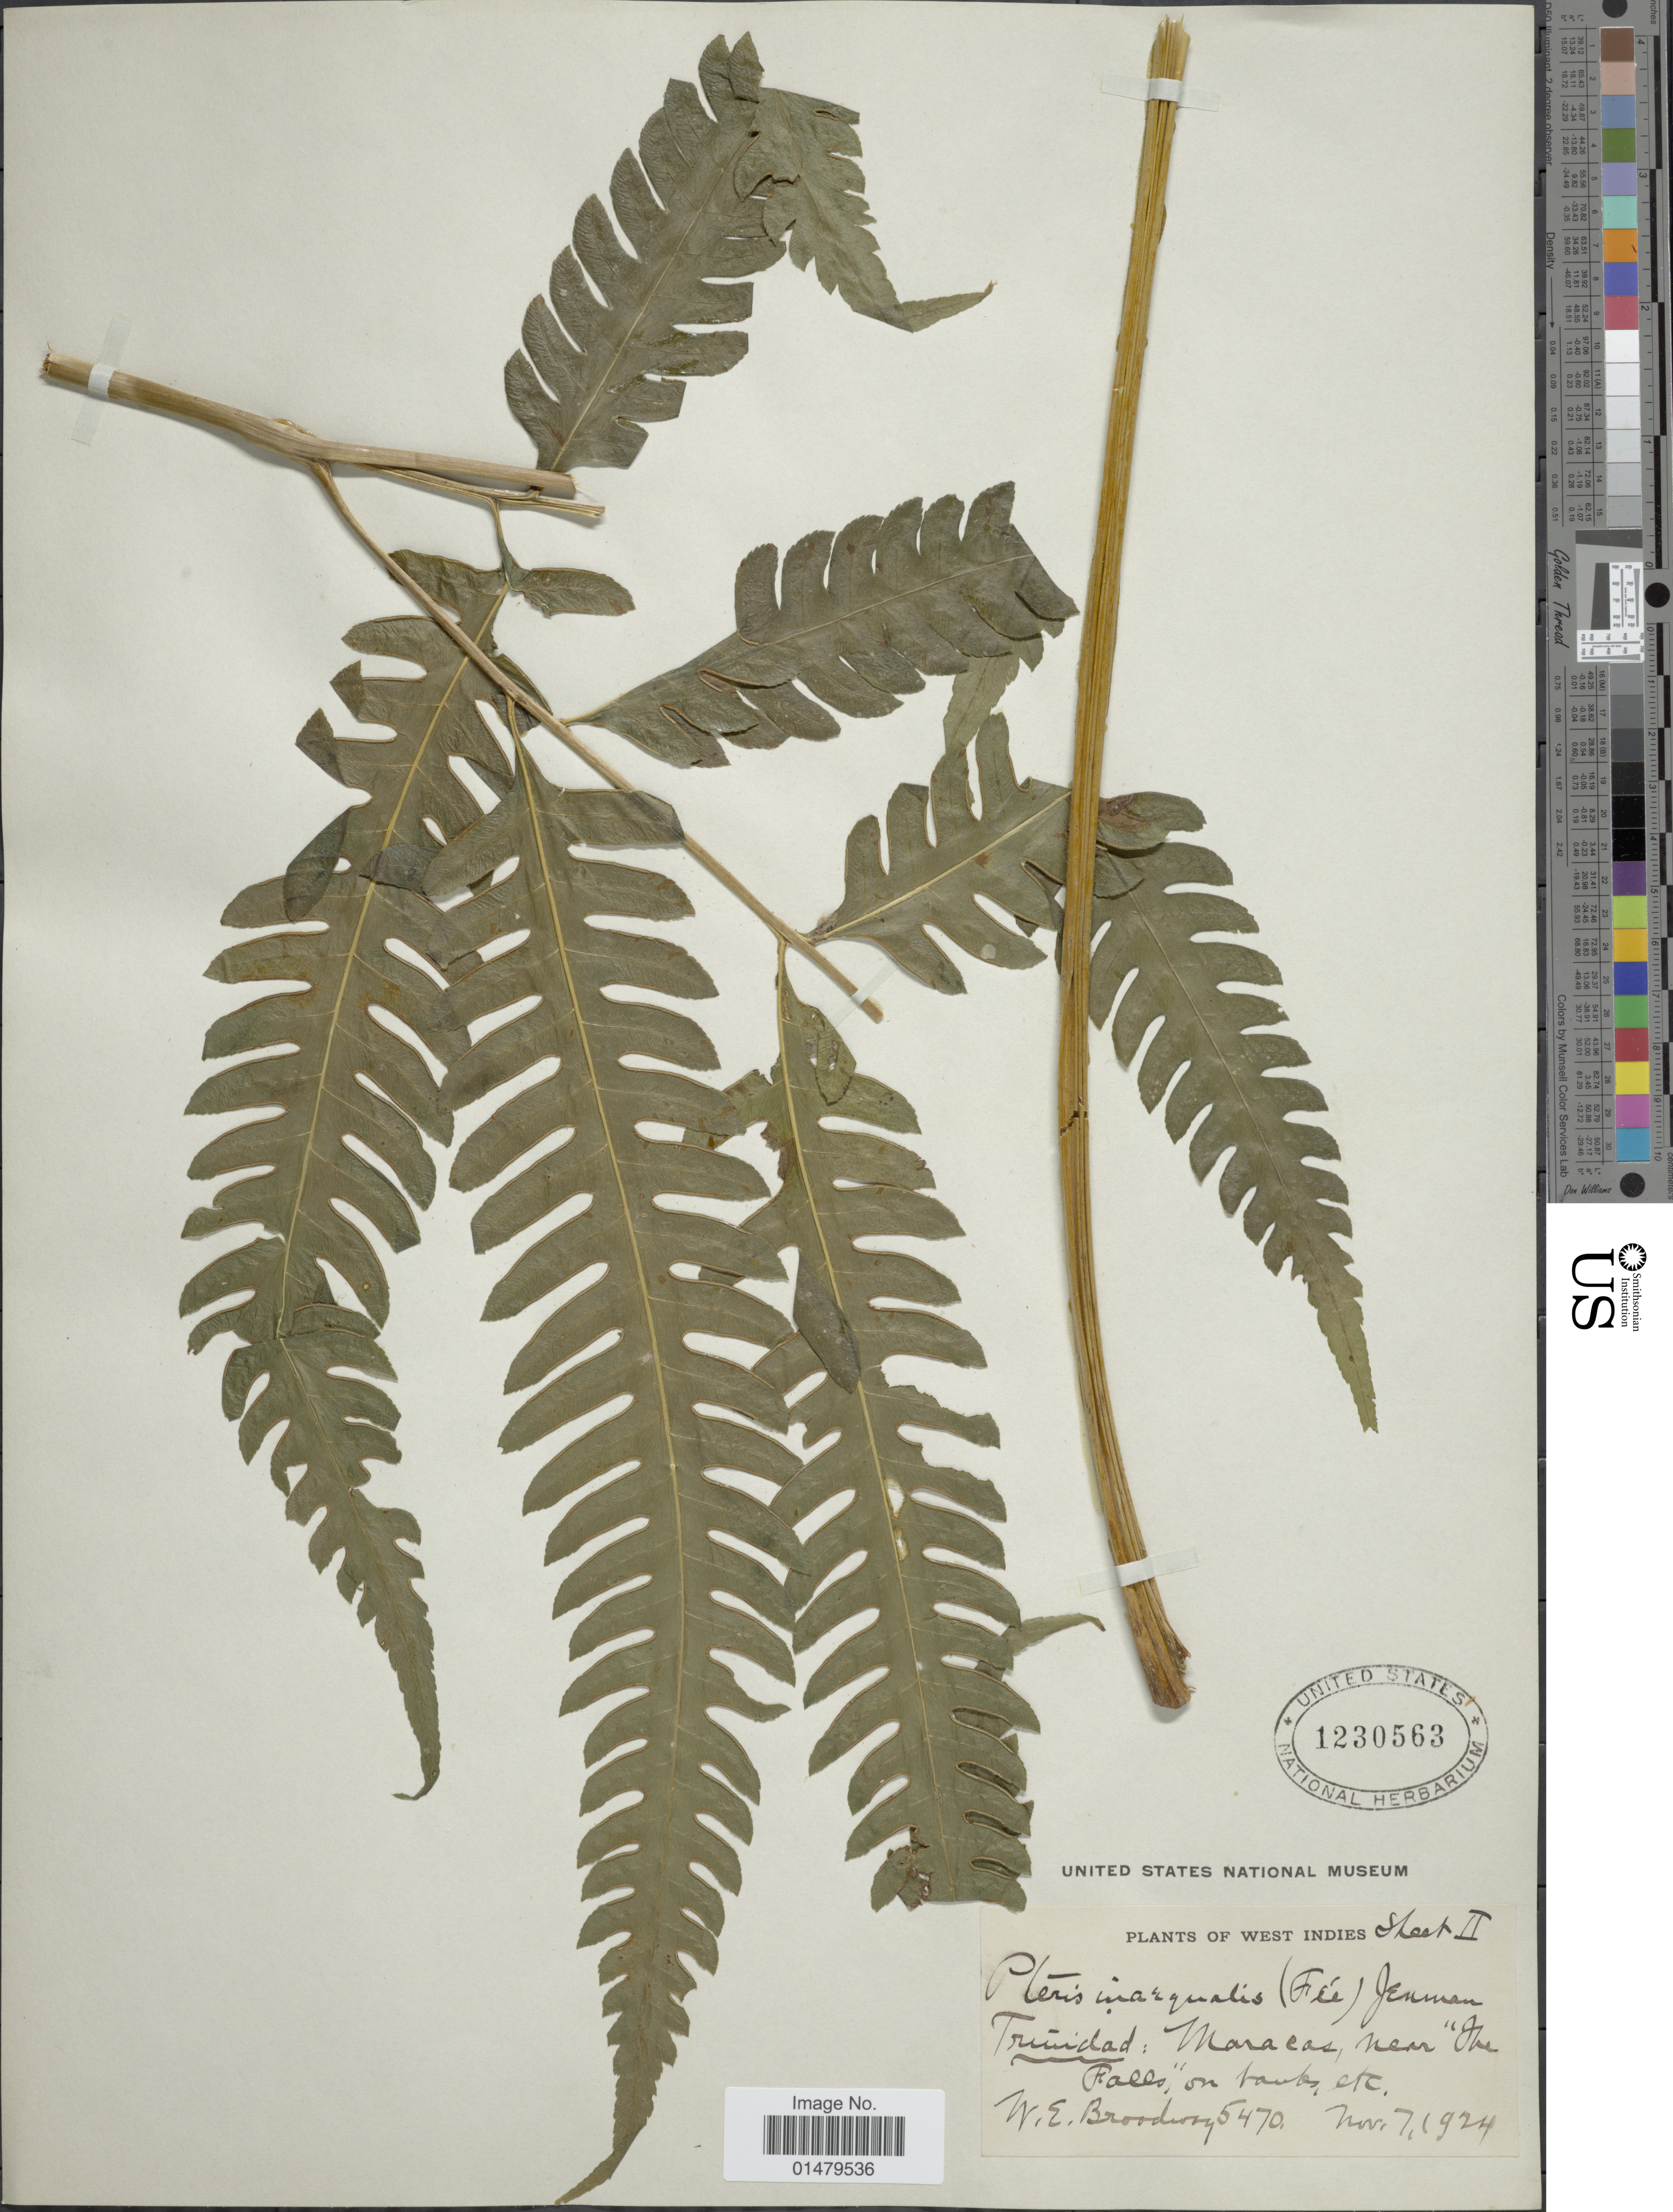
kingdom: Plantae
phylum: Tracheophyta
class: Polypodiopsida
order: Polypodiales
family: Pteridaceae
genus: Pteris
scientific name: Pteris inaequalis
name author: (Fée) Jenman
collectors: W. E. Broadway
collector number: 5470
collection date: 1924-11-07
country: Trinidad and Tobago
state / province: Trinidad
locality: Maracas, near the Falls, on banks, etc.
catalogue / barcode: US 1230563